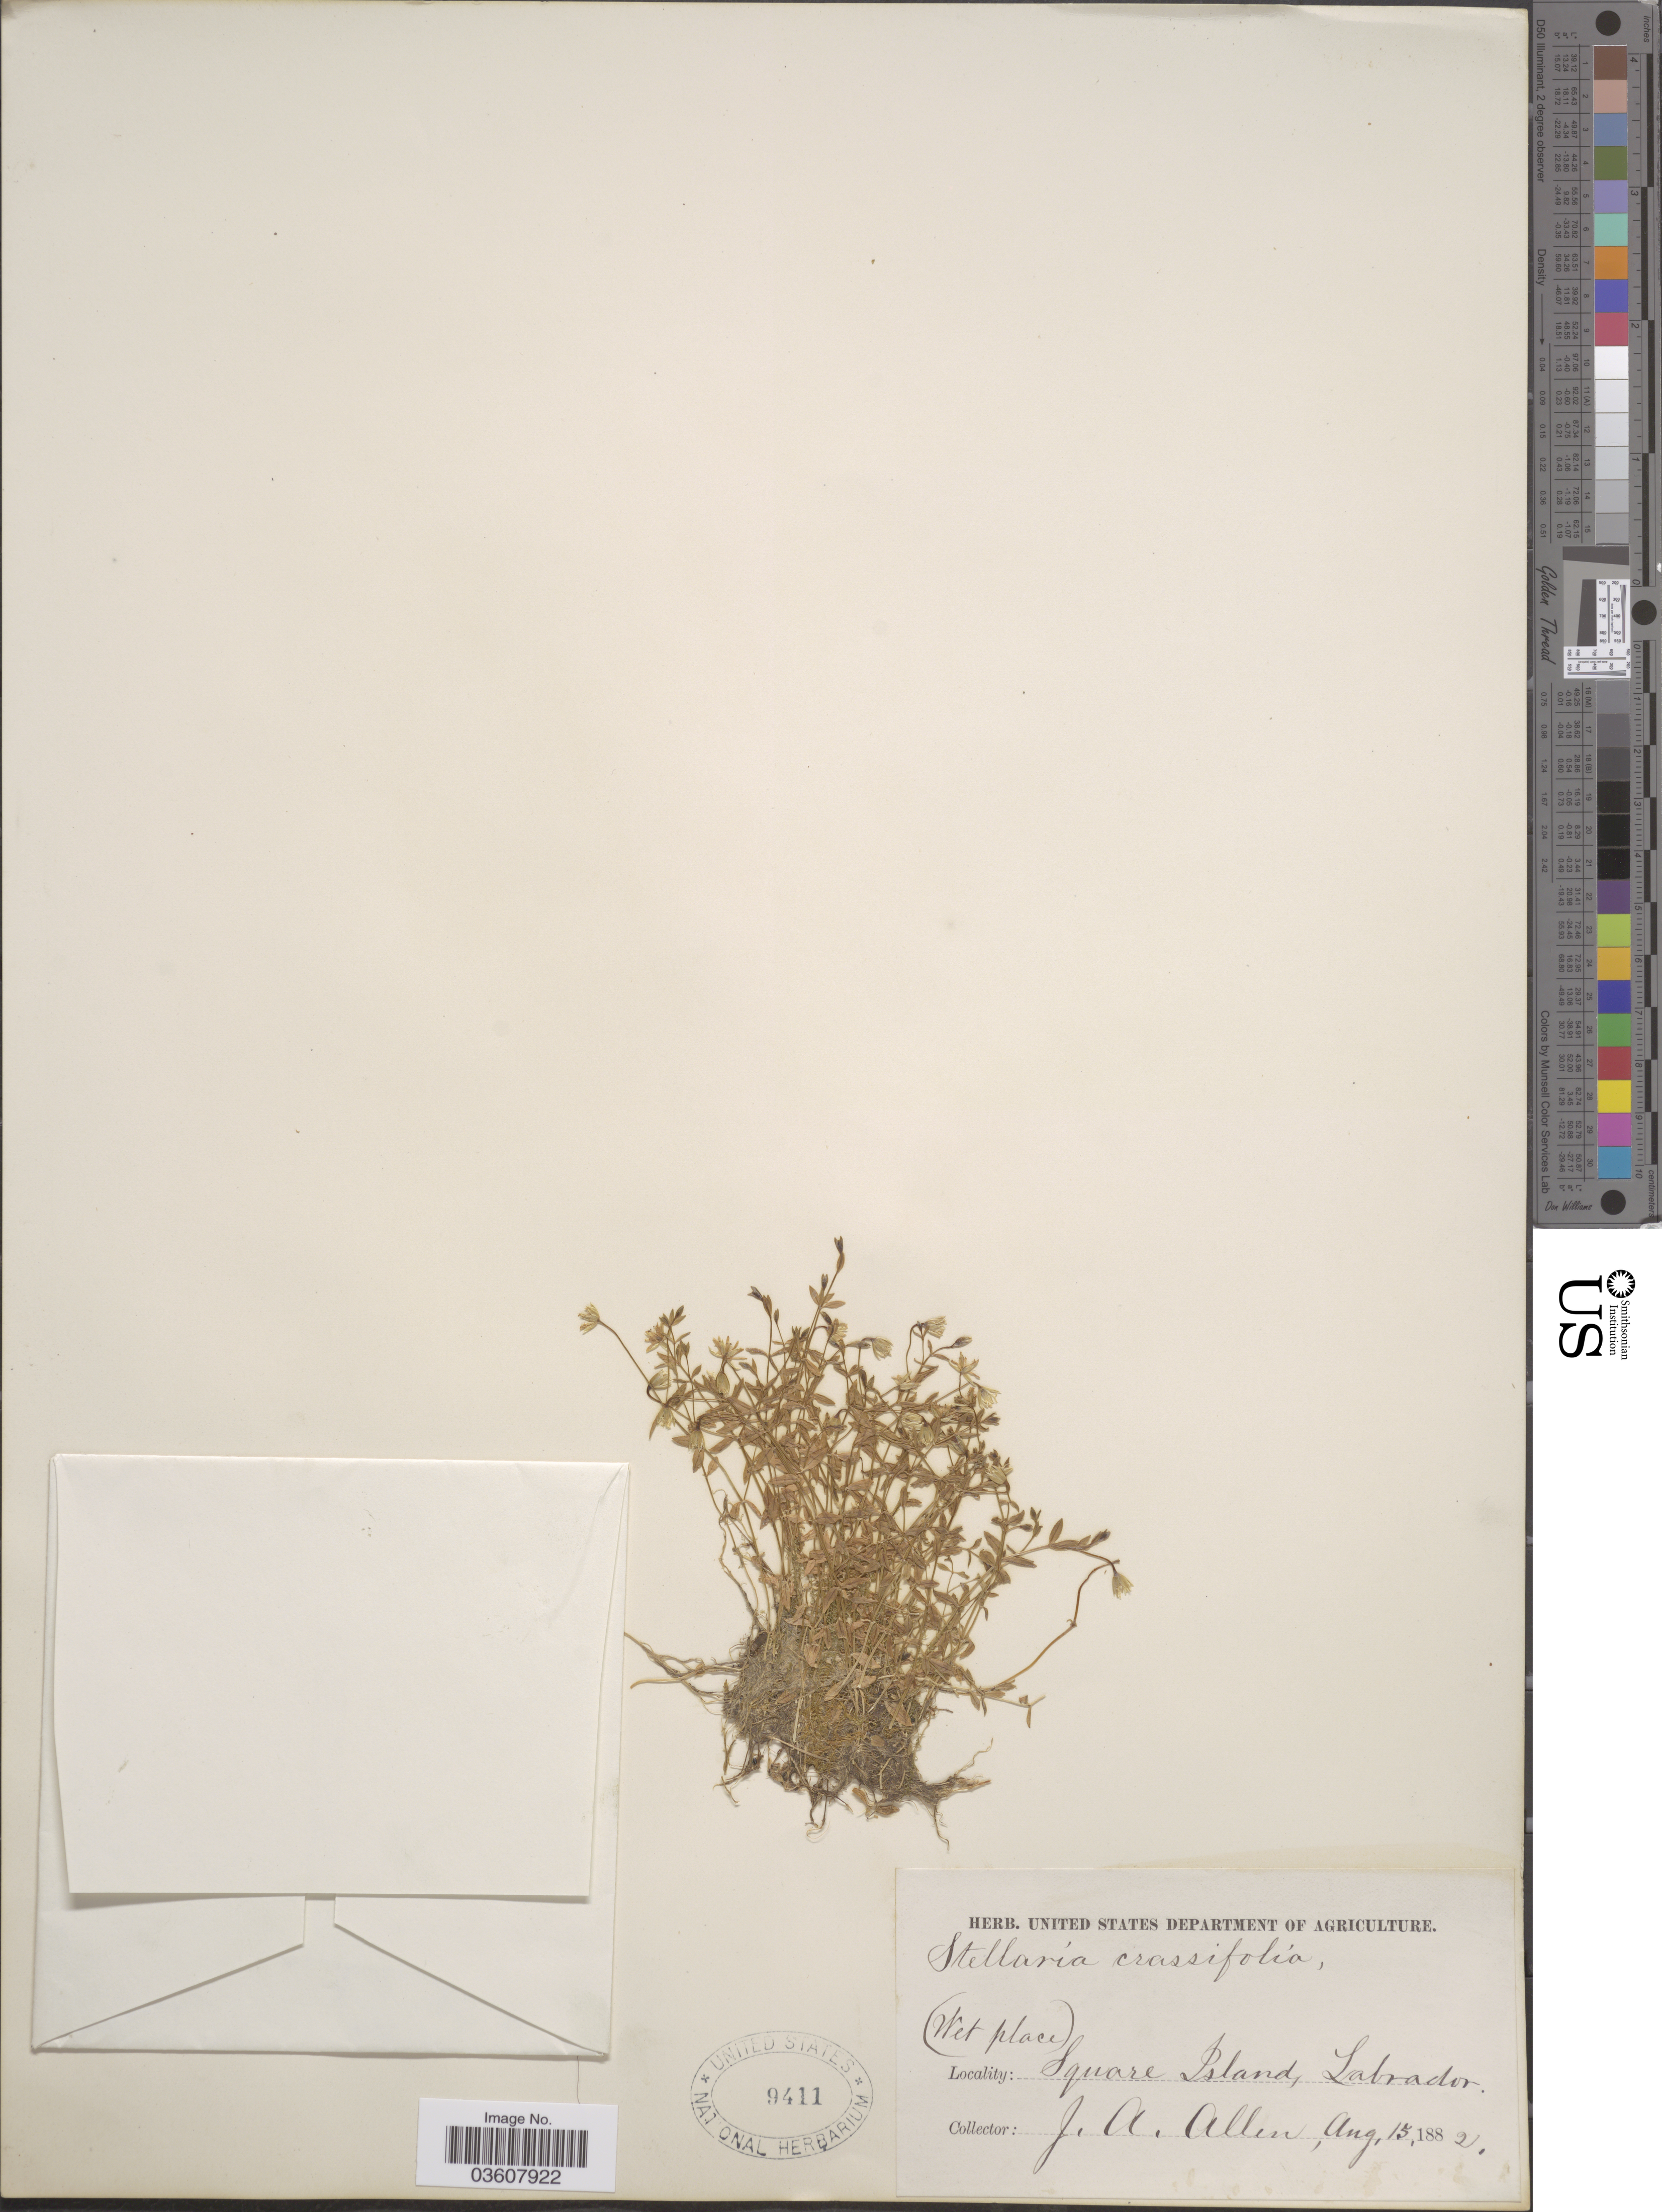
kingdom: Plantae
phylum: Tracheophyta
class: Magnoliopsida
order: Caryophyllales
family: Caryophyllaceae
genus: Stellaria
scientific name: Stellaria crassifolia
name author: Ehrh.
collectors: J. Allen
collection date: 1882-08-15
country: Canada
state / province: Newfoundland and Labrador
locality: Square Island, Labrador.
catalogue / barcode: US 9411